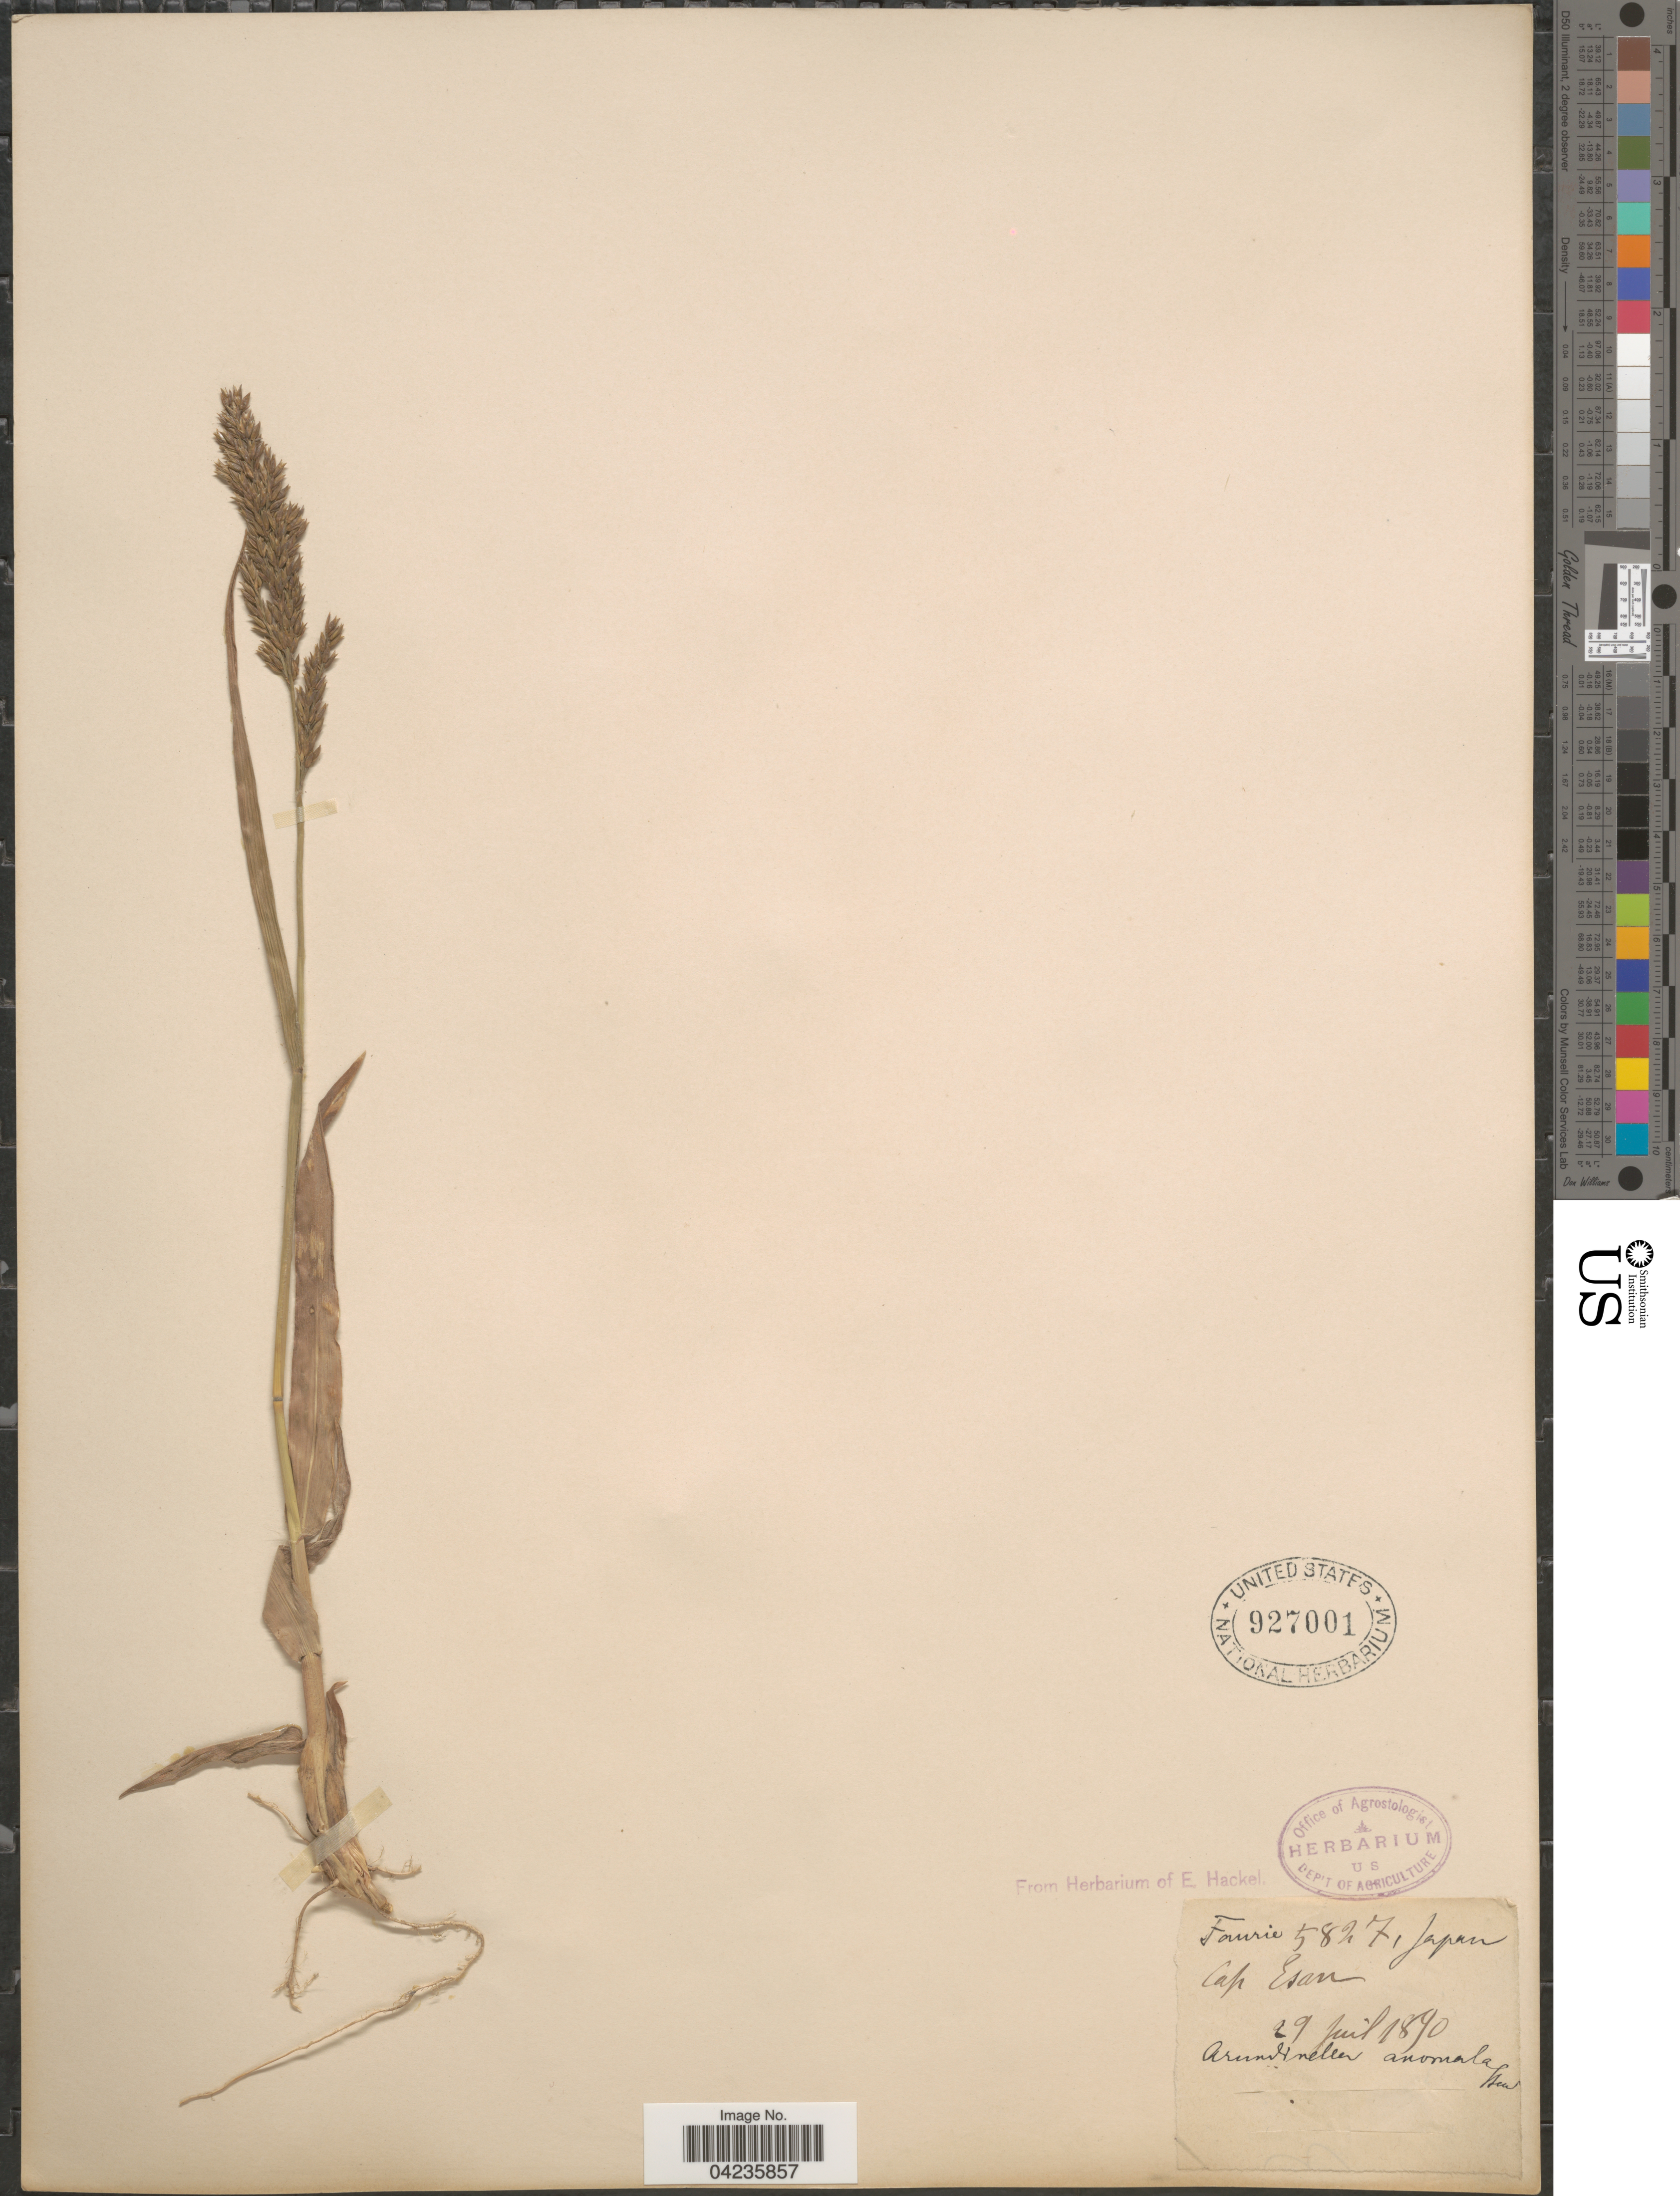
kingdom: Plantae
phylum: Tracheophyta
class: Liliopsida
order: Poales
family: Poaceae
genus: Arundinella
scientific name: Arundinella hirta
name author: (Thunb.) Tanaka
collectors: -. Faurie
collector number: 5827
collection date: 1890-07-29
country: Japan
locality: Cap Esan.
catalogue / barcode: US 927001